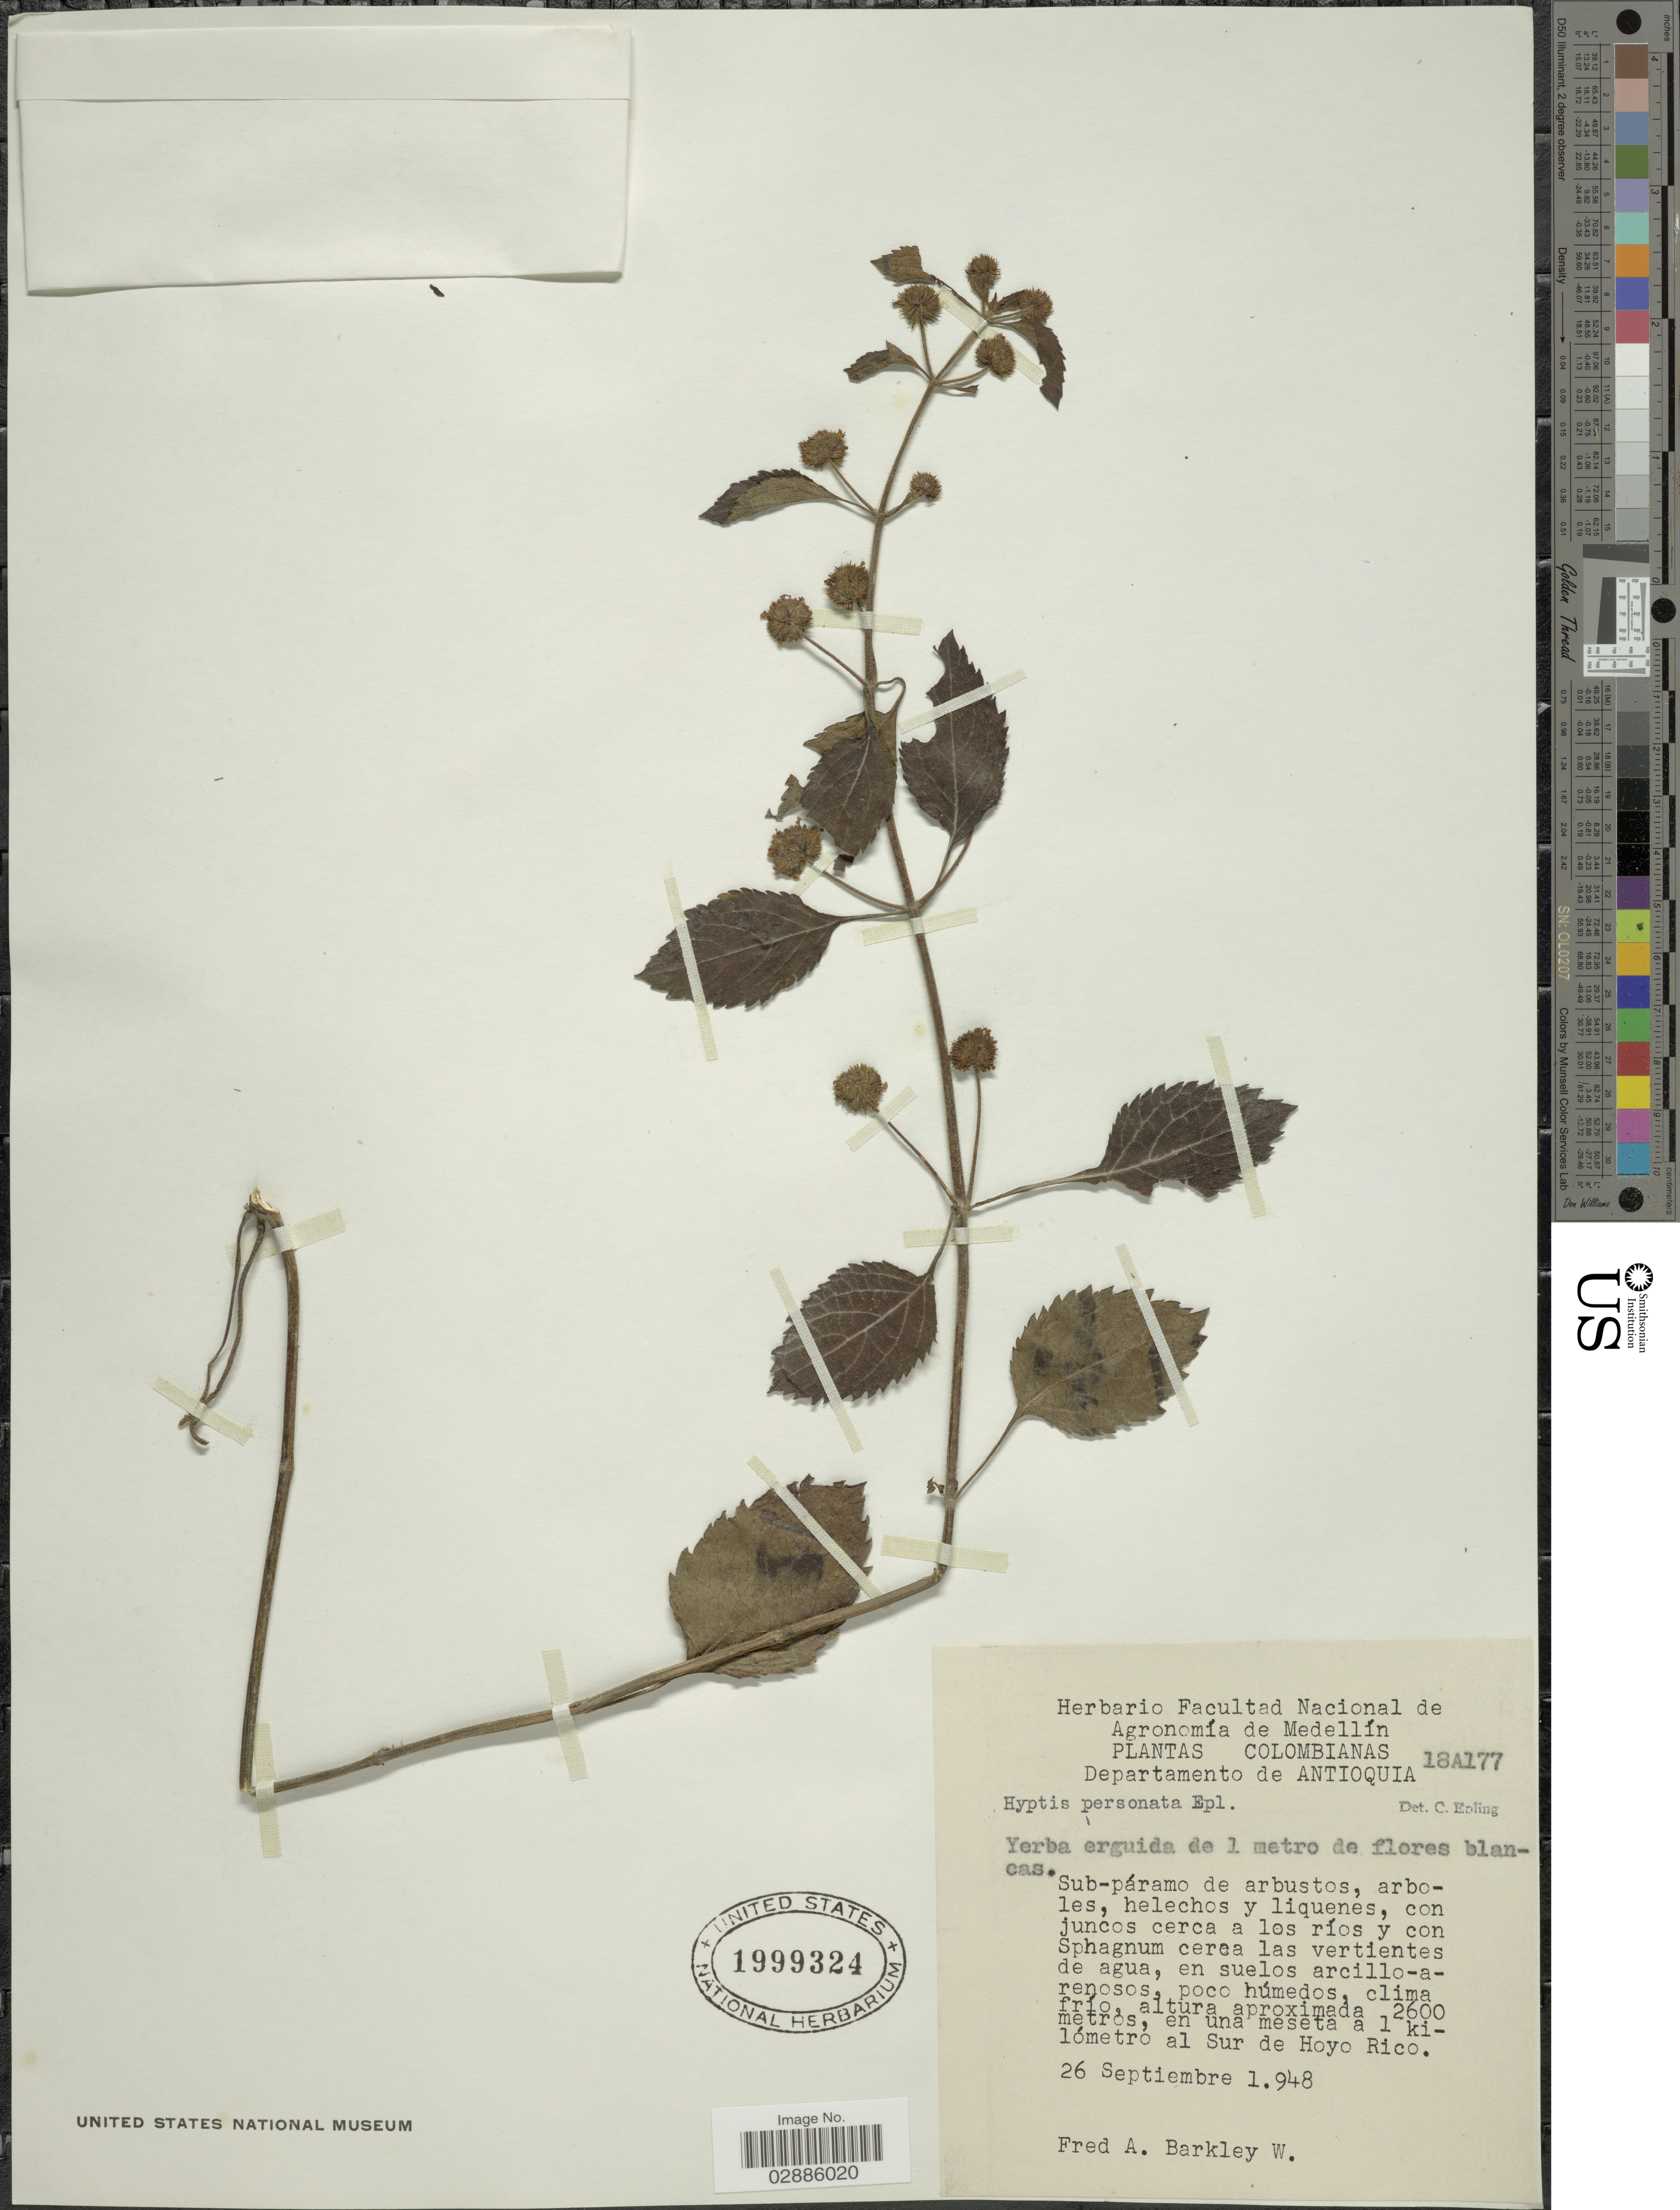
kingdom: Plantae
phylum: Tracheophyta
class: Magnoliopsida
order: Lamiales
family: Lamiaceae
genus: Hyptis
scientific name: Hyptis personata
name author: Epling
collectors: F. Barkley W.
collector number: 18A177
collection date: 1948-09-26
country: Colombia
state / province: Antioquia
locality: Departamento de Antioquia, en meseta a 1 kilómetros al Sur de Hoyo Rico.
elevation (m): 2600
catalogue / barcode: US 1999324